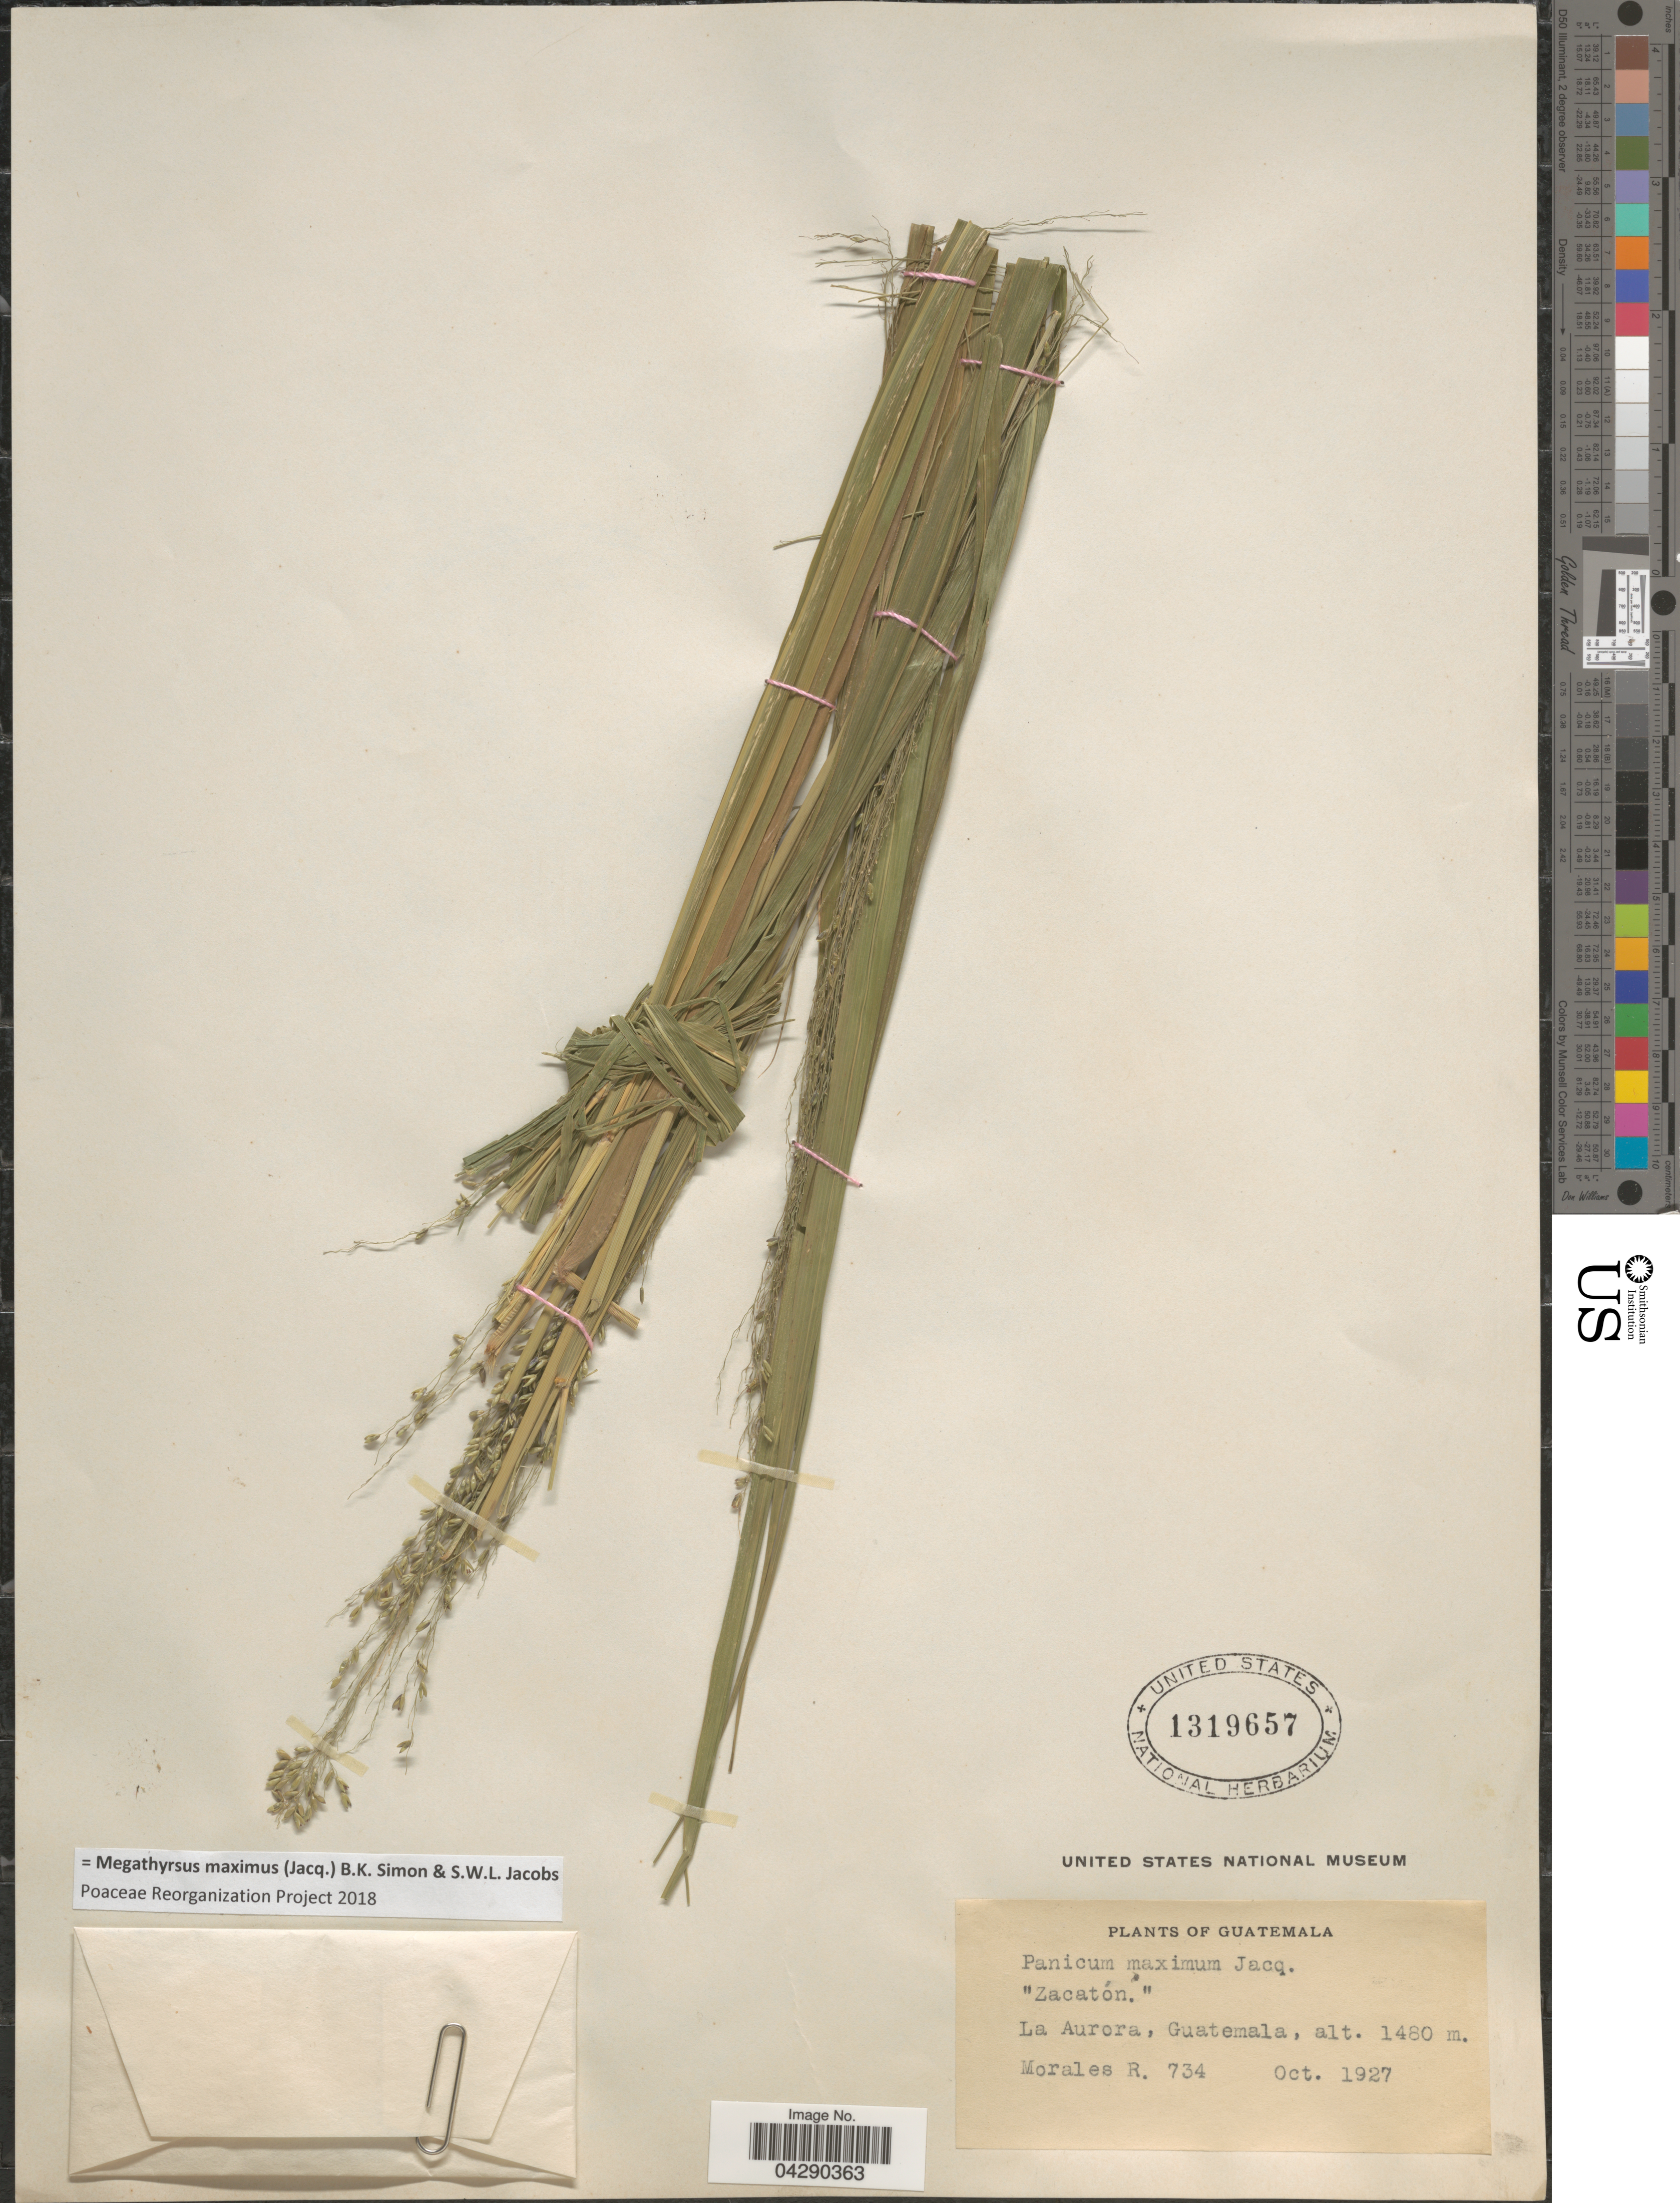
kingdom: Plantae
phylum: Tracheophyta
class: Liliopsida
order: Poales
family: Poaceae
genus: Megathyrsus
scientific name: Megathyrsus maximus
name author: (Jacq.) B.K. Simon & S.W.L. Jacobs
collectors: R. Morales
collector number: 734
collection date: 1927-10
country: Guatemala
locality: La Aurora.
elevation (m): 1460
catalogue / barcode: US 1319657